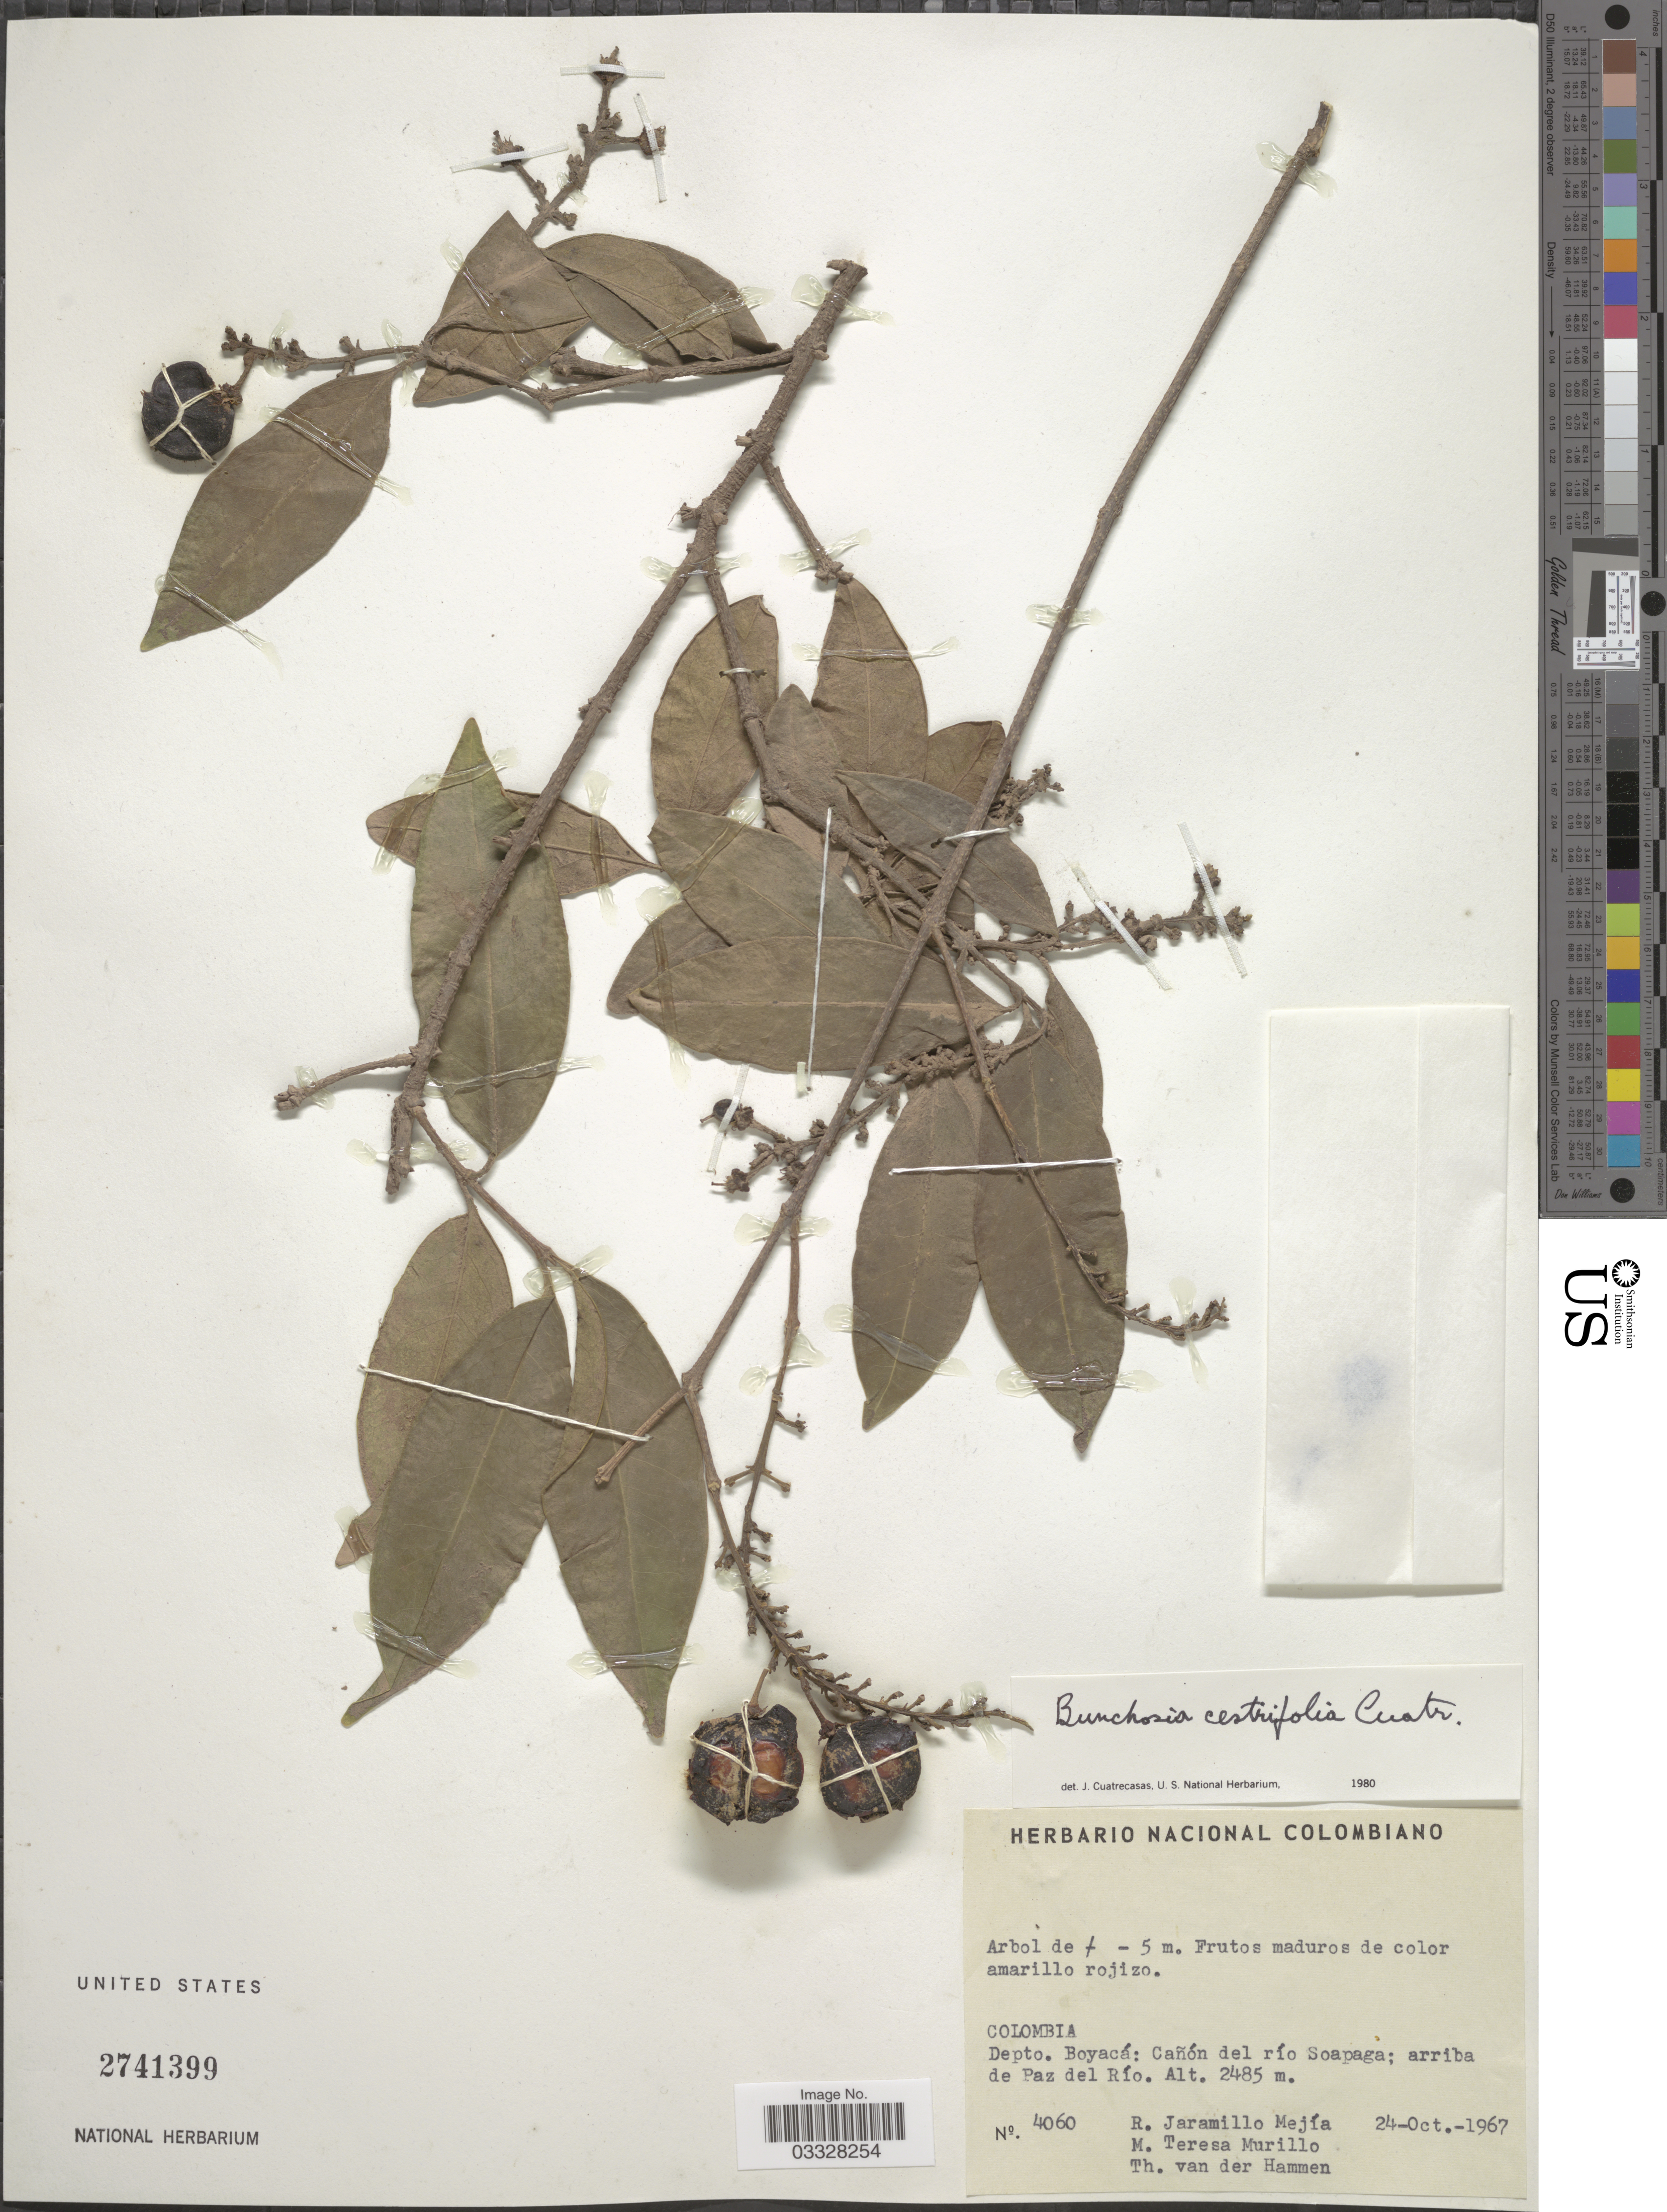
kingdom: Plantae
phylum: Tracheophyta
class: Magnoliopsida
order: Malpighiales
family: Malpighiaceae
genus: Bunchosia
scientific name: Bunchosia cestrifolia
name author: Cuatrec.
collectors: R. Jaramillo M., M. Teresa Murillo & T. Van der Hammen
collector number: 4060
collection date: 1967-10-24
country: Colombia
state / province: Boyacá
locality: Depto. Boyacá: Cañón del río Soapaga; arriba de Paz del Río.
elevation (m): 2485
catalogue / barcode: US 2741399